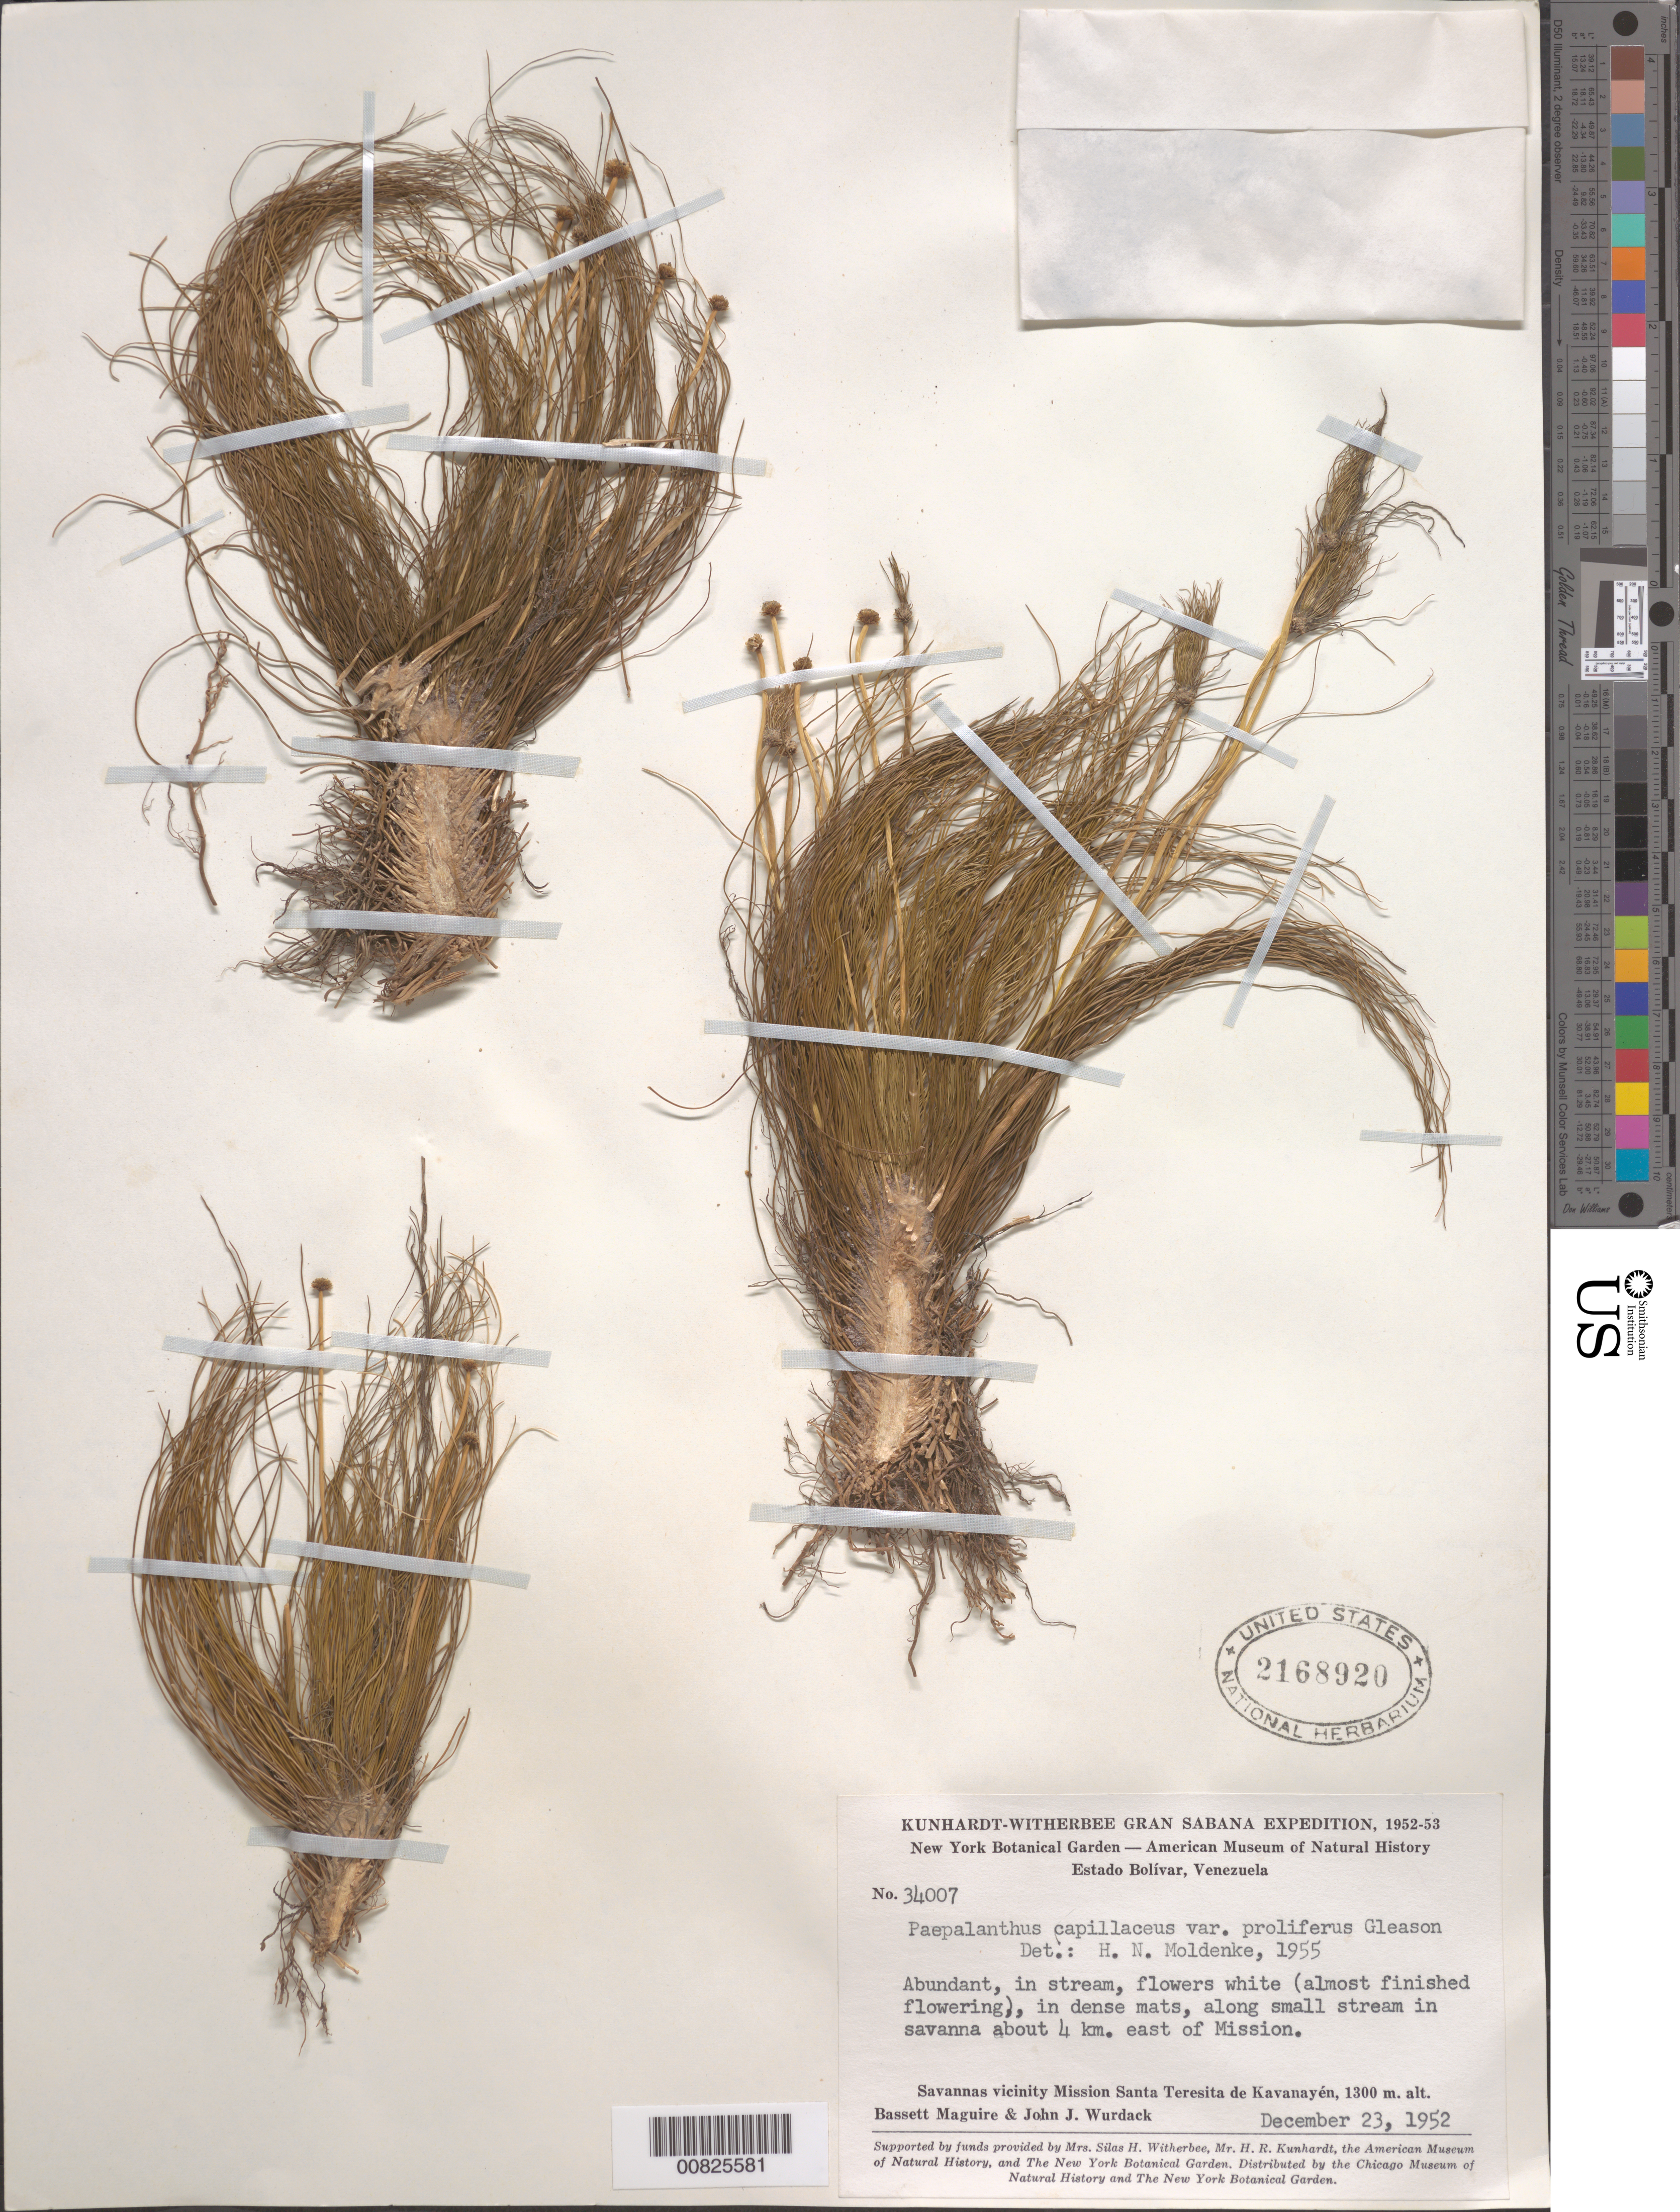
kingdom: Plantae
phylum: Tracheophyta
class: Liliopsida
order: Poales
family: Eriocaulaceae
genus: Rondonanthus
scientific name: Rondonanthus capillaceus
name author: (Klotzsch ex Körn.) Hensold & Giul.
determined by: Moldenke, H. N.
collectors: B. Maguire & J. J. Wurdack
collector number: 34007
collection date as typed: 23-Dec-52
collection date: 1952-12-23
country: Venezuela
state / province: Bolívar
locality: Mission Santa Teresita de Kavanayén, 4 km E of Mission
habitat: Savanna, in stream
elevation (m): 1300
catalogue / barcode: US 2168920